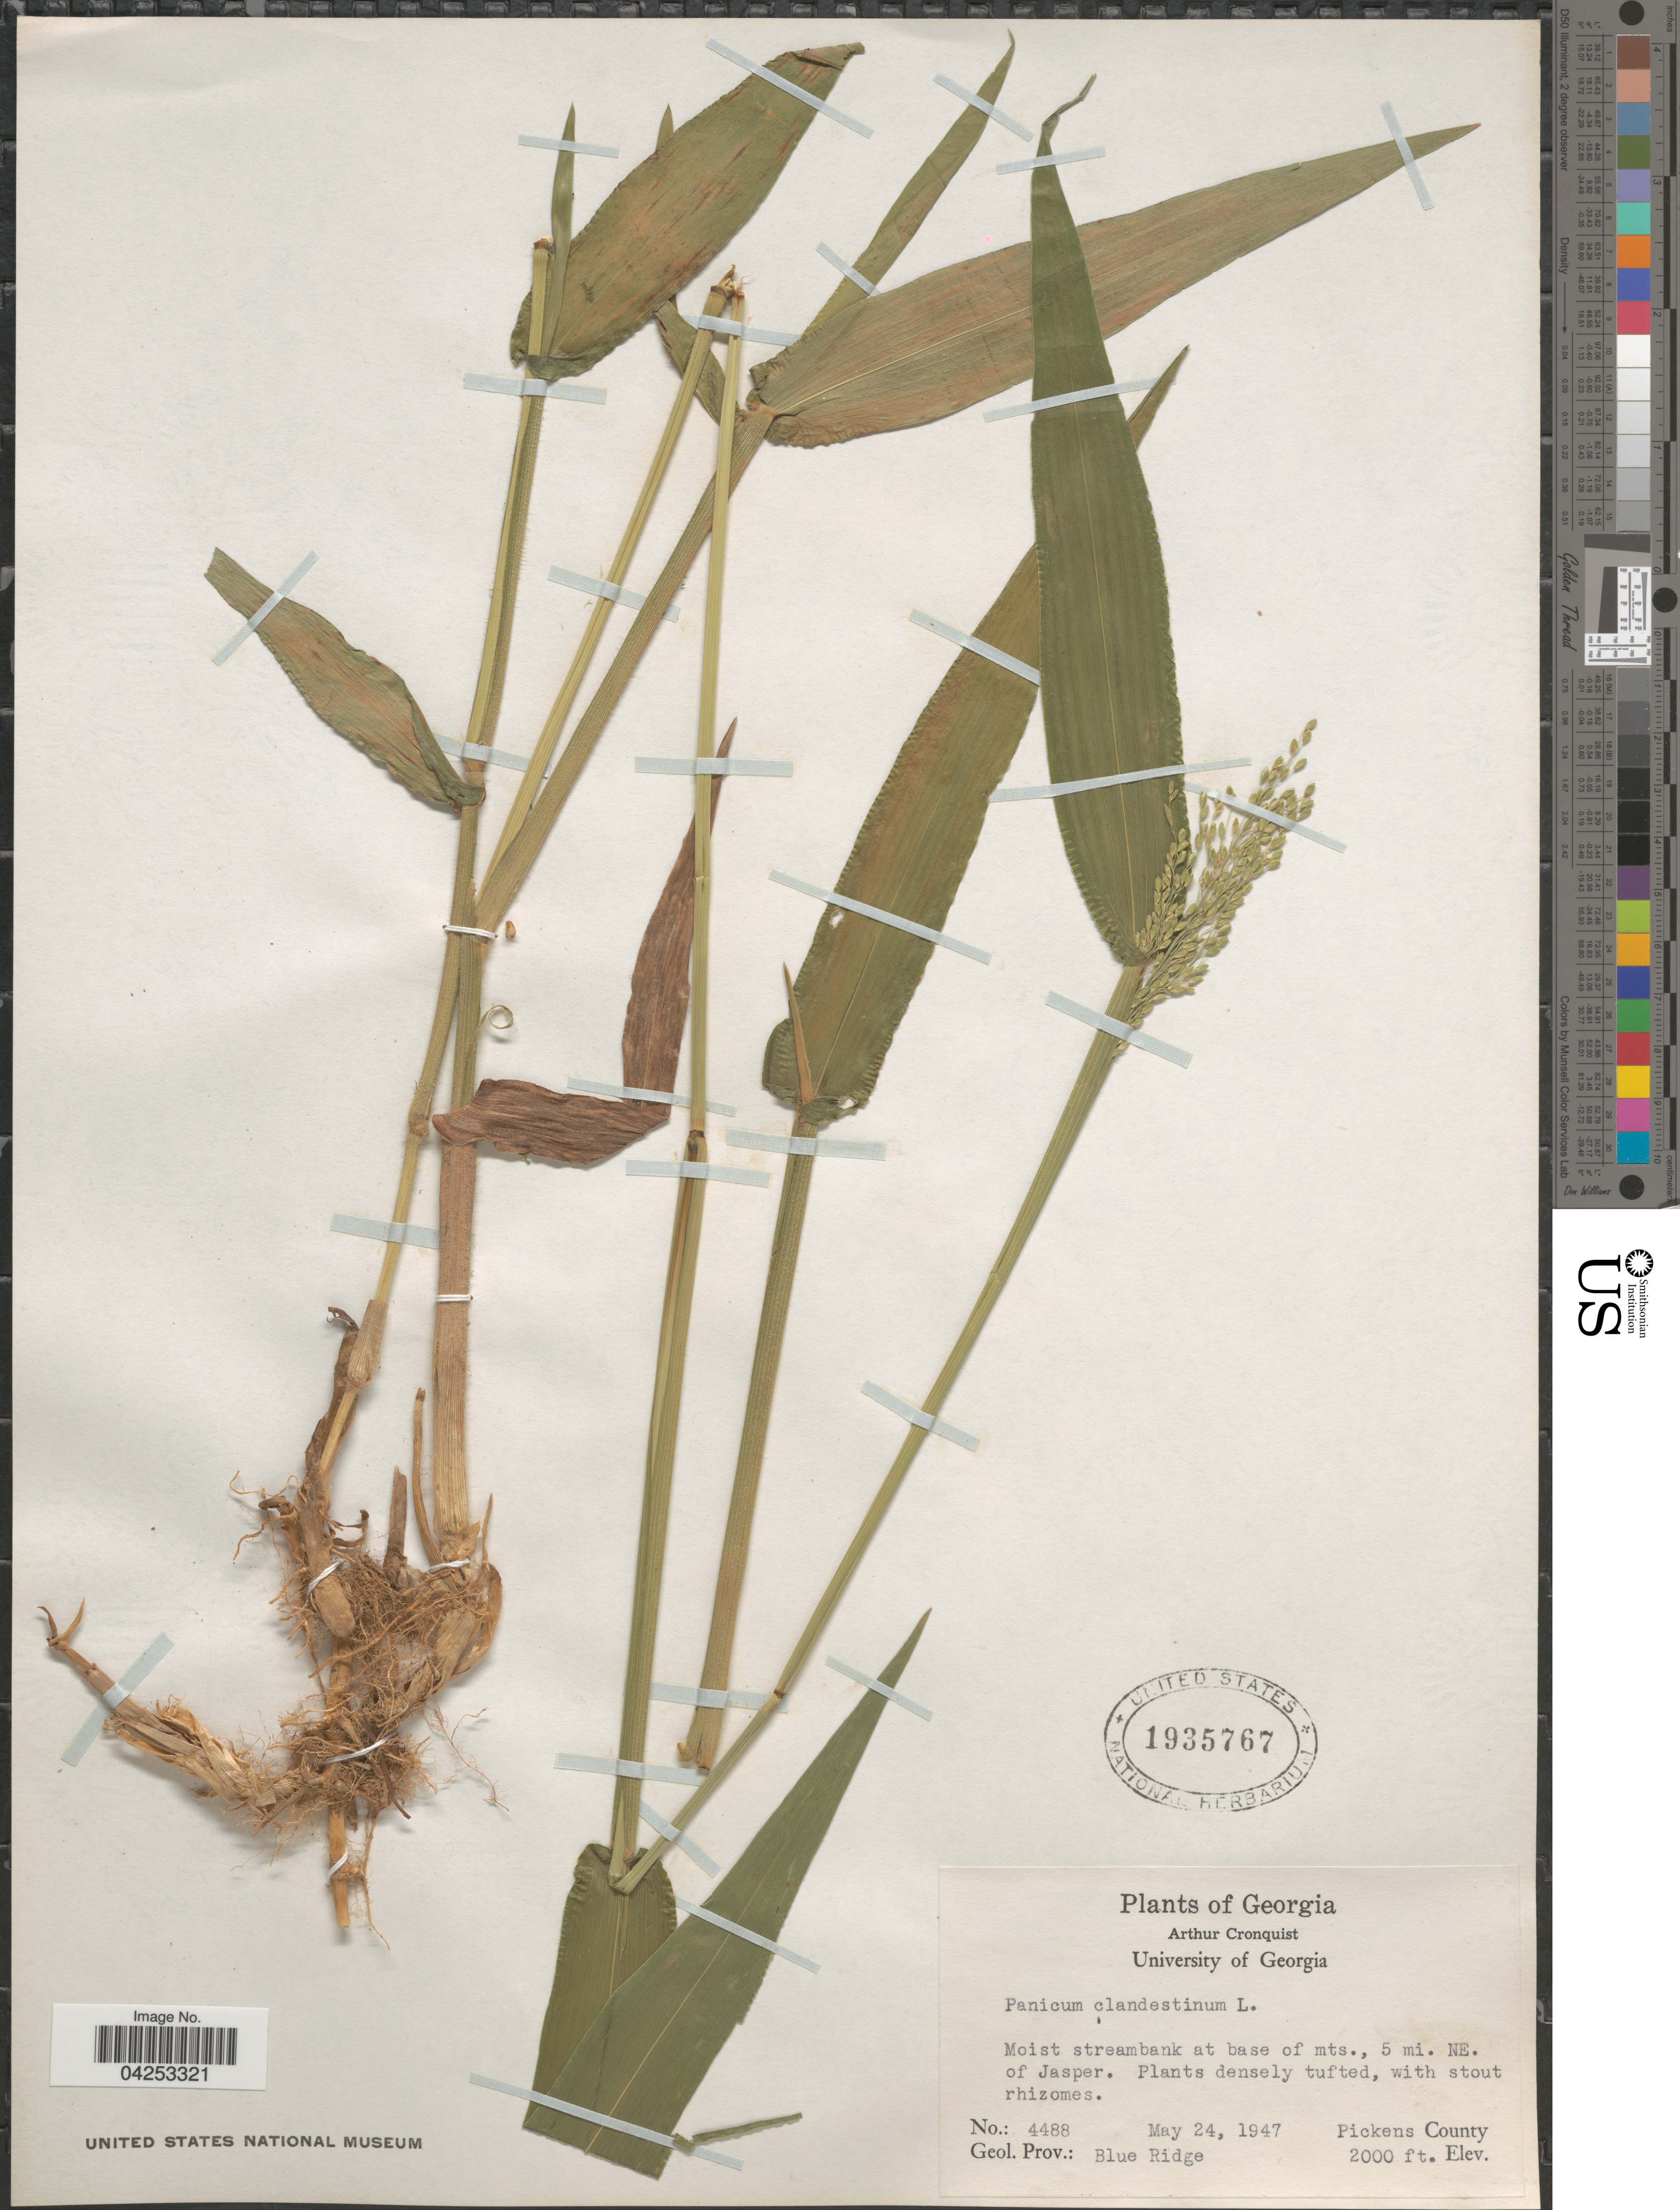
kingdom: Plantae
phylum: Tracheophyta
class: Liliopsida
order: Poales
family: Poaceae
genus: Dichanthelium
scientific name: Dichanthelium clandestinum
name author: (L.) Gould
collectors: A. J. Cronquist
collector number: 4488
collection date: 1947-05-24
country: United States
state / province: Georgia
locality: Moist streambank at base of mts., 5 mi. NE. of Jasper. Pickens County. Geol. Prov.: Blue Ridge.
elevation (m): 610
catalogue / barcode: US 1935767